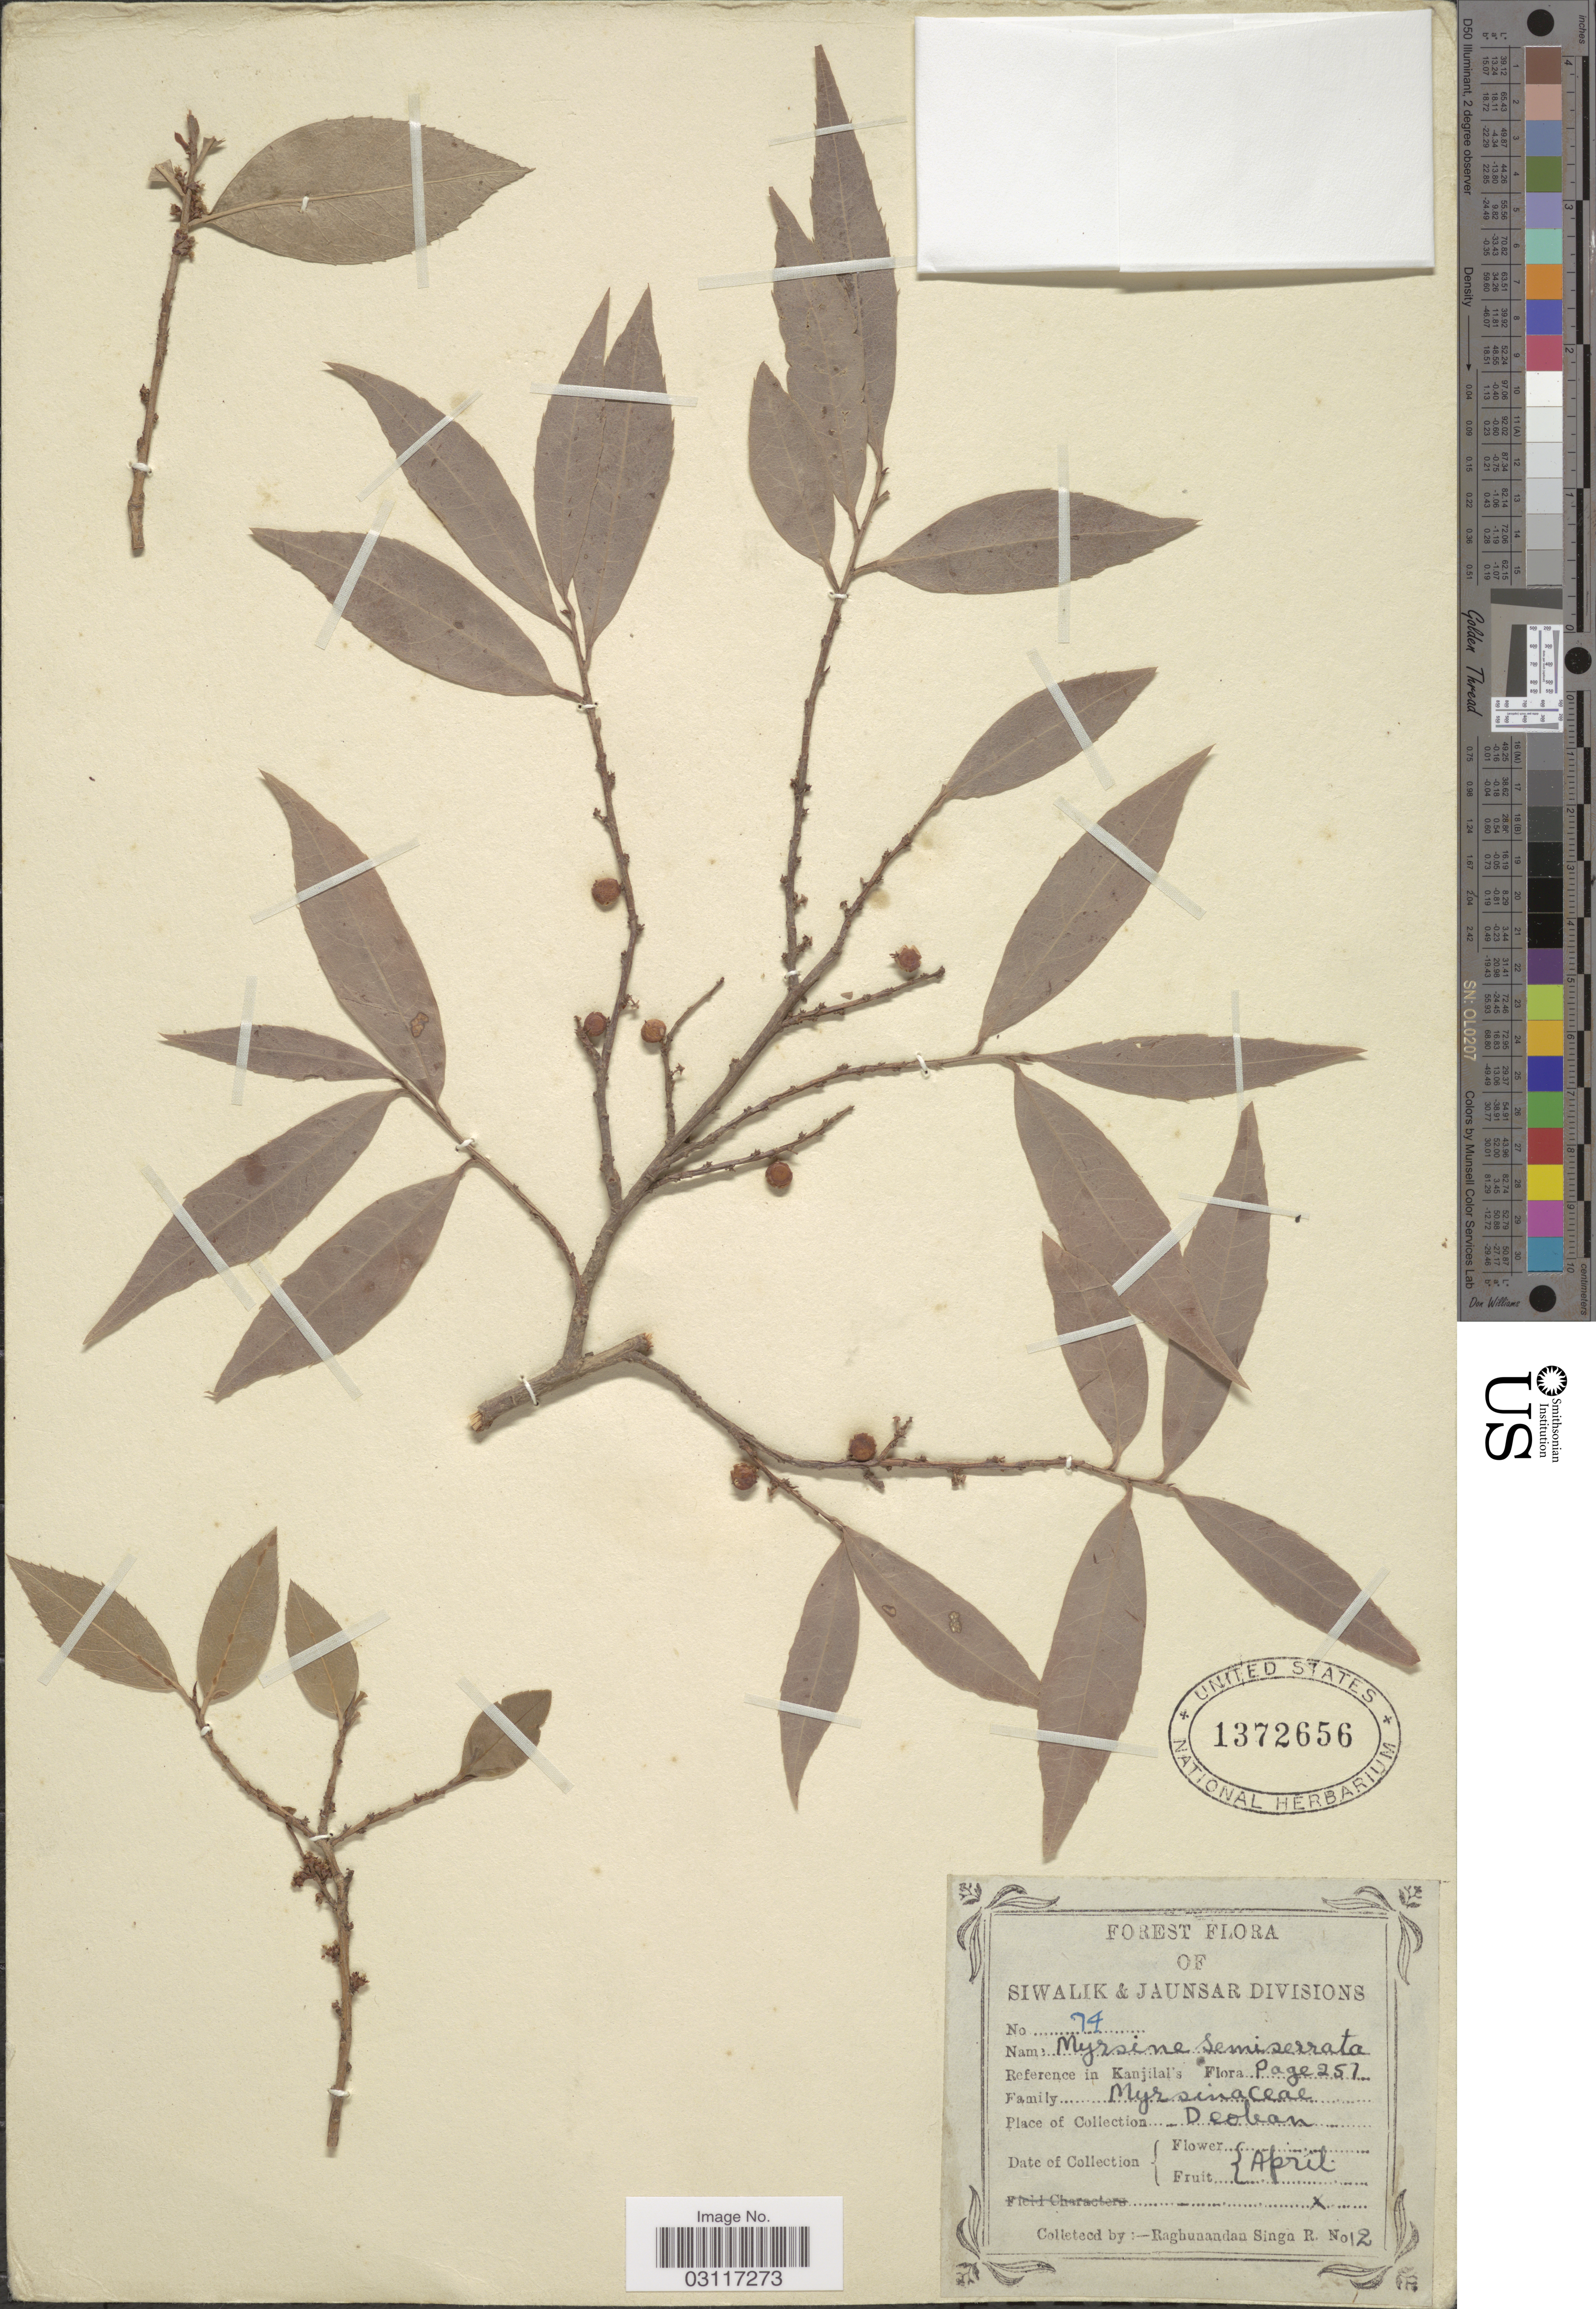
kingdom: Plantae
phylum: Tracheophyta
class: Magnoliopsida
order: Ericales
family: Primulaceae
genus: Myrsine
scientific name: Myrsine semiserrata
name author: Wall.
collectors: H. Bist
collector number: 74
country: India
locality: Siwalik & Jaunsar Divisions. Deoban.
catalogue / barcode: US 1372656